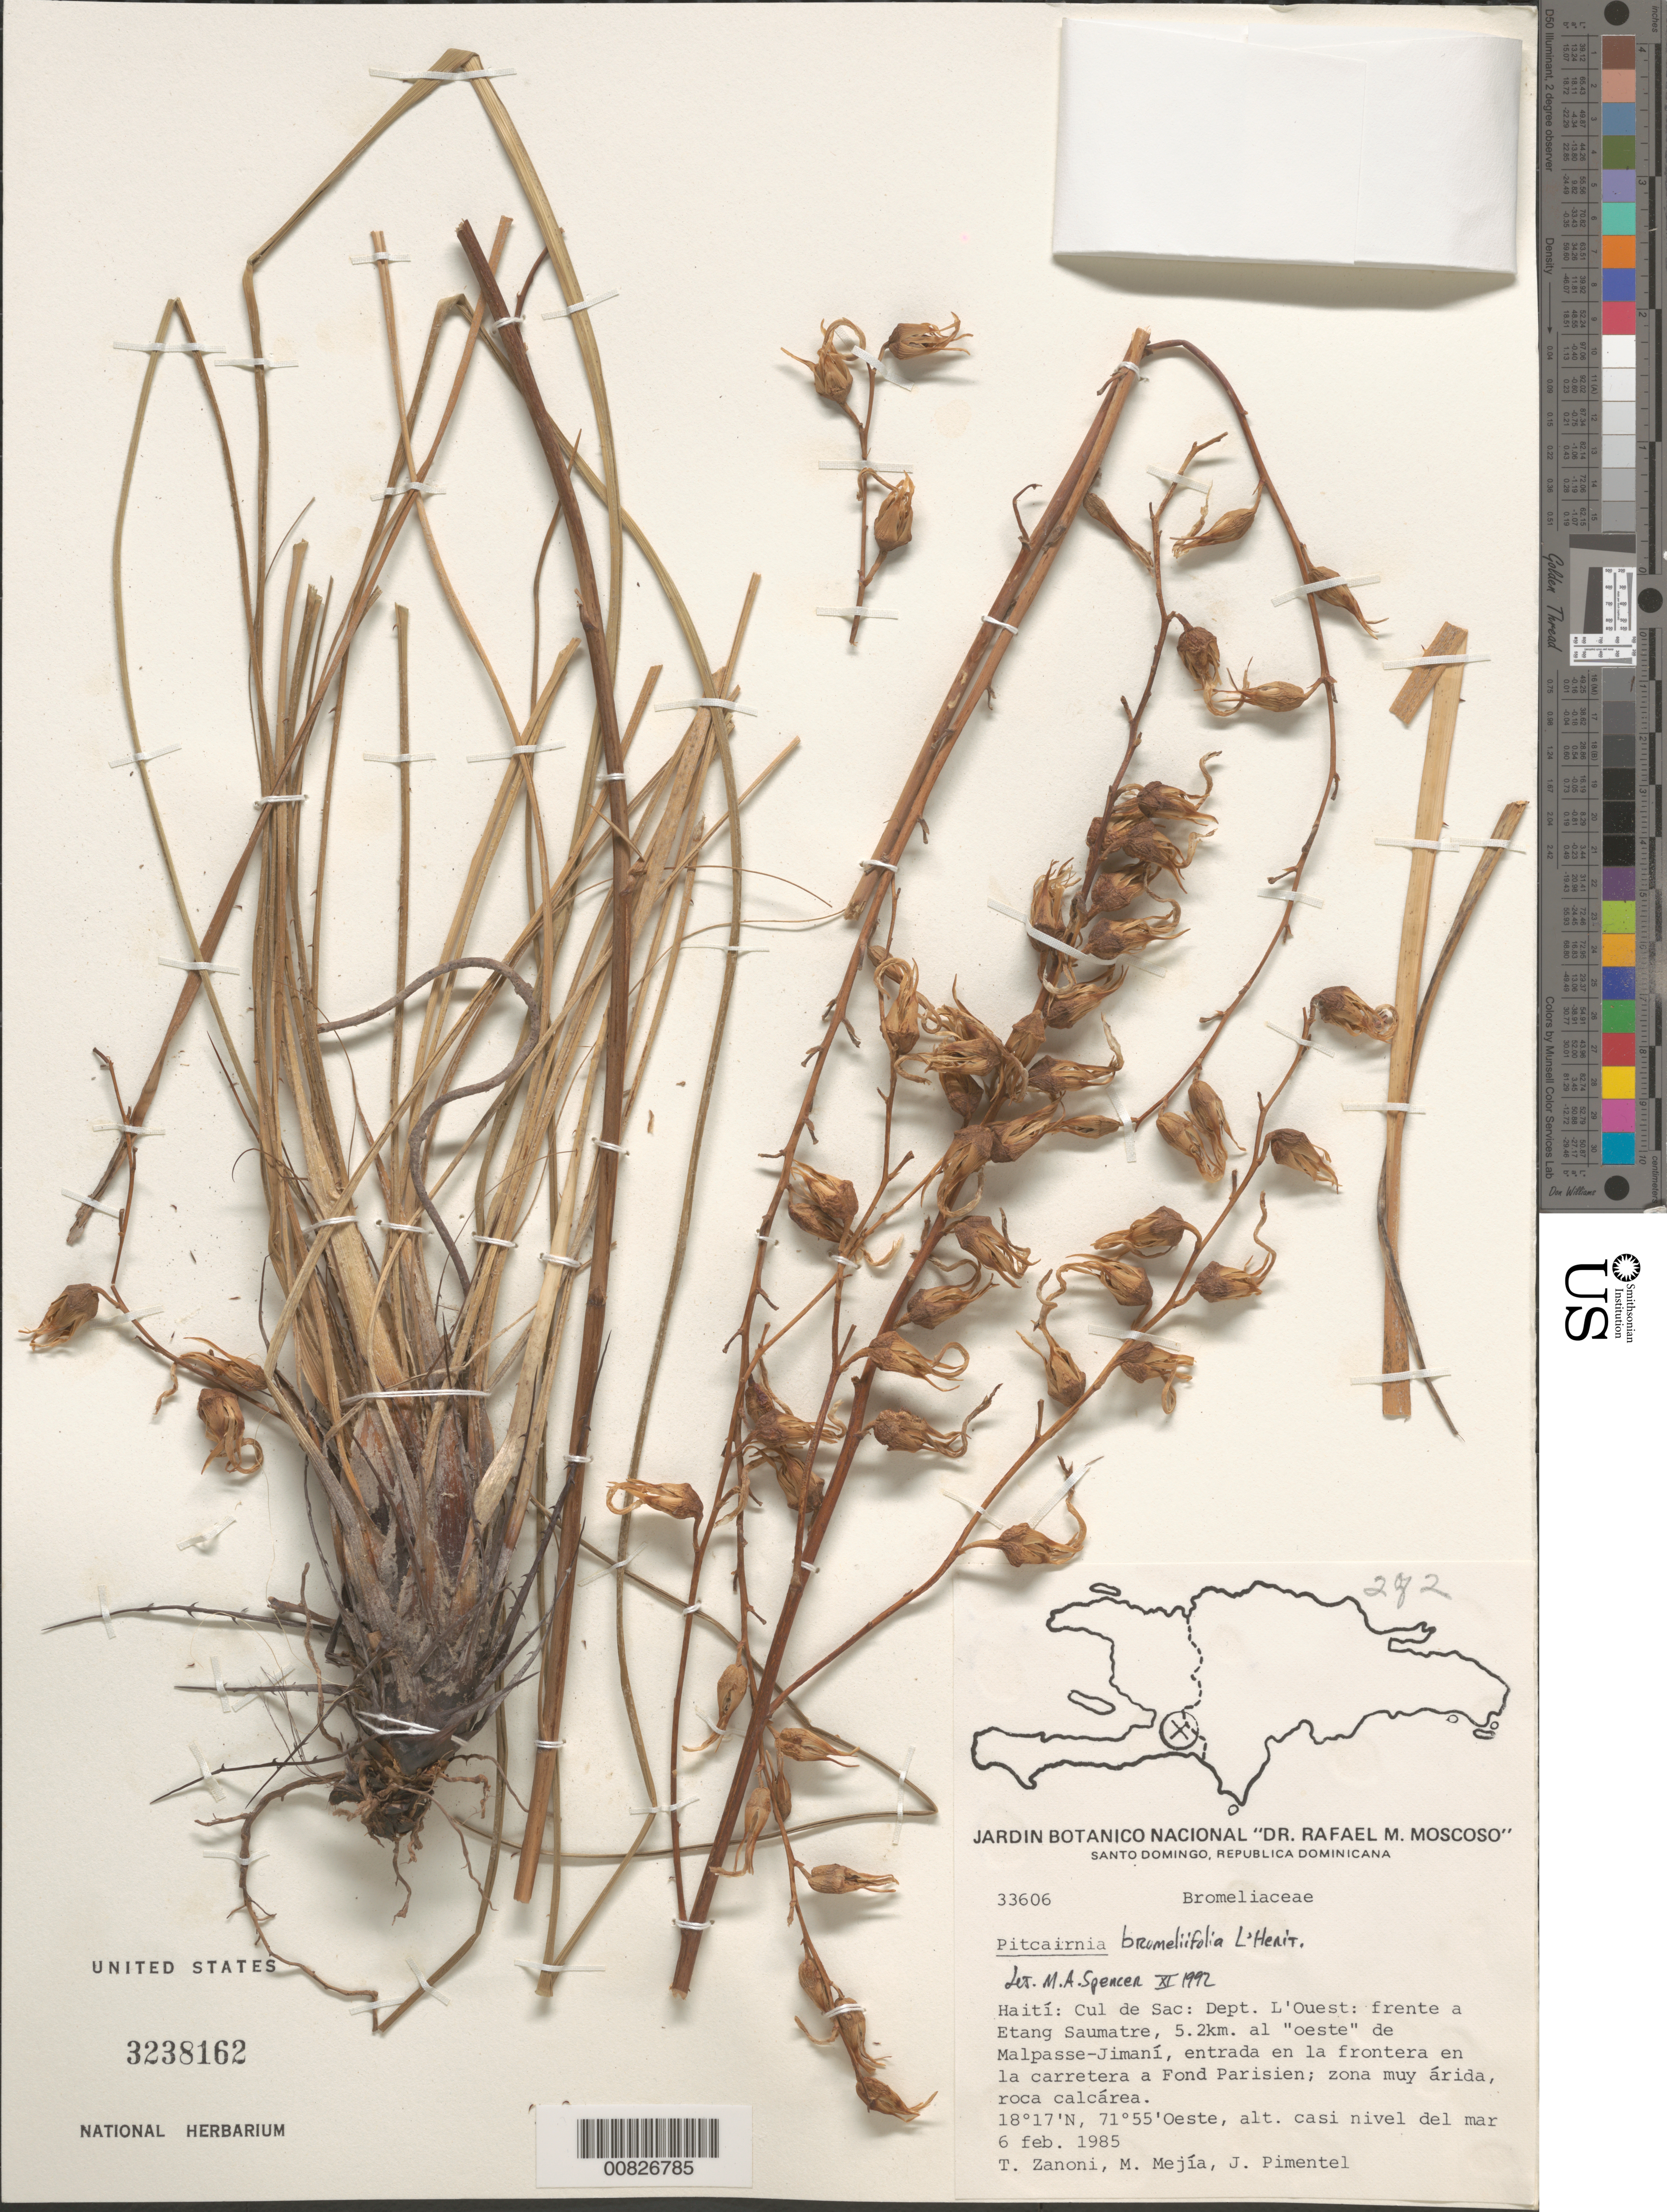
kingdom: Plantae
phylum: Tracheophyta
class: Liliopsida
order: Poales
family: Bromeliaceae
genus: Pitcairnia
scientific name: Pitcairnia bromeliifolia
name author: L'Hér.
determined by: Spencer, M. A.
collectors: T. A. Zanoni, M. Mejia & J. Pimentel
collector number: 33606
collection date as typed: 06 Feb 1985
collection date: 1985-02-06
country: Haiti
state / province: Ouest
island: Hispaniola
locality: Cul de Sac: frente a Etang Saumatre, 5.2 km. al "oeste" de Malpasse-Jimaní, entrada en la frontera en la carretera a Fond Parisien.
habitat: Zona muy árida, roca calcárea.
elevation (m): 0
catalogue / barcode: US 3238162